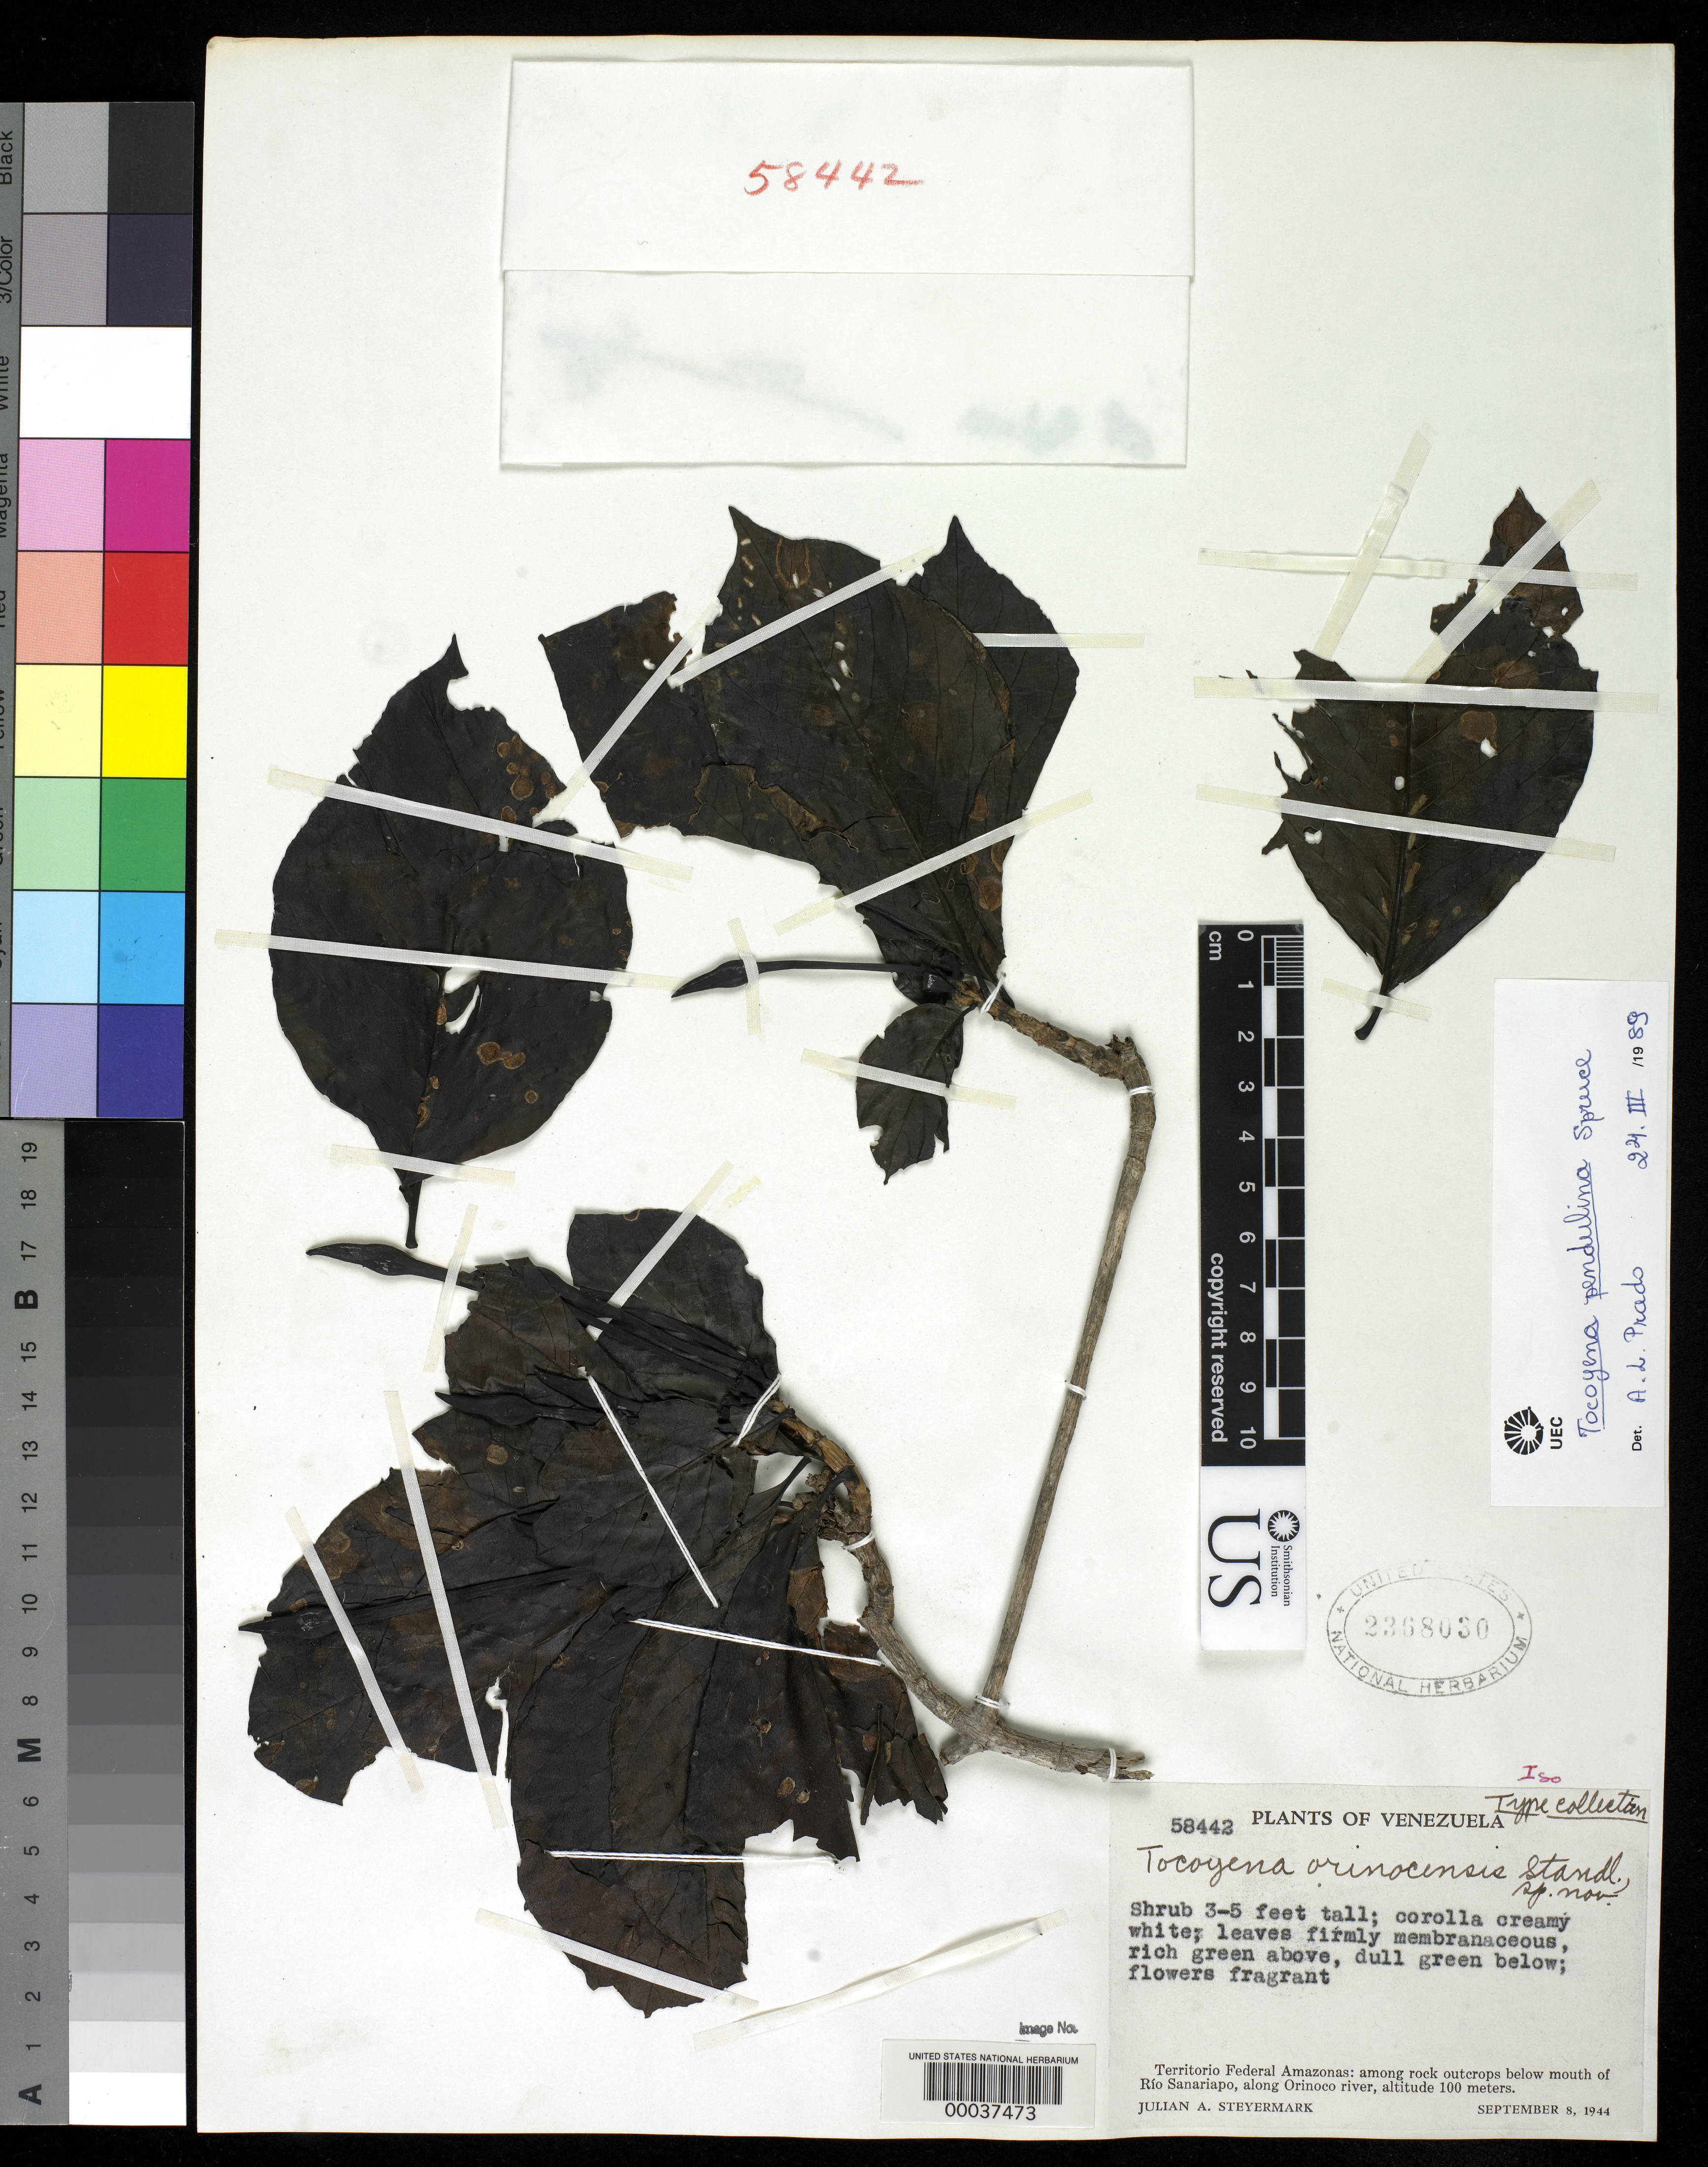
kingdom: Plantae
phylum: Tracheophyta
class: Magnoliopsida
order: Gentianales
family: Rubiaceae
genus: Tocoyena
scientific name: Tocoyena orinocensis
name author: Standl. & Steyerm.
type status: Isotype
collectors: J. Steyermark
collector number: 58442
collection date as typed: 08 Sep 1944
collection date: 1944-09-08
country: Venezuela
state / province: Amazonas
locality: Along Orinoco River, below mouth of Rio Samariapo.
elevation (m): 100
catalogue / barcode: US 2368030